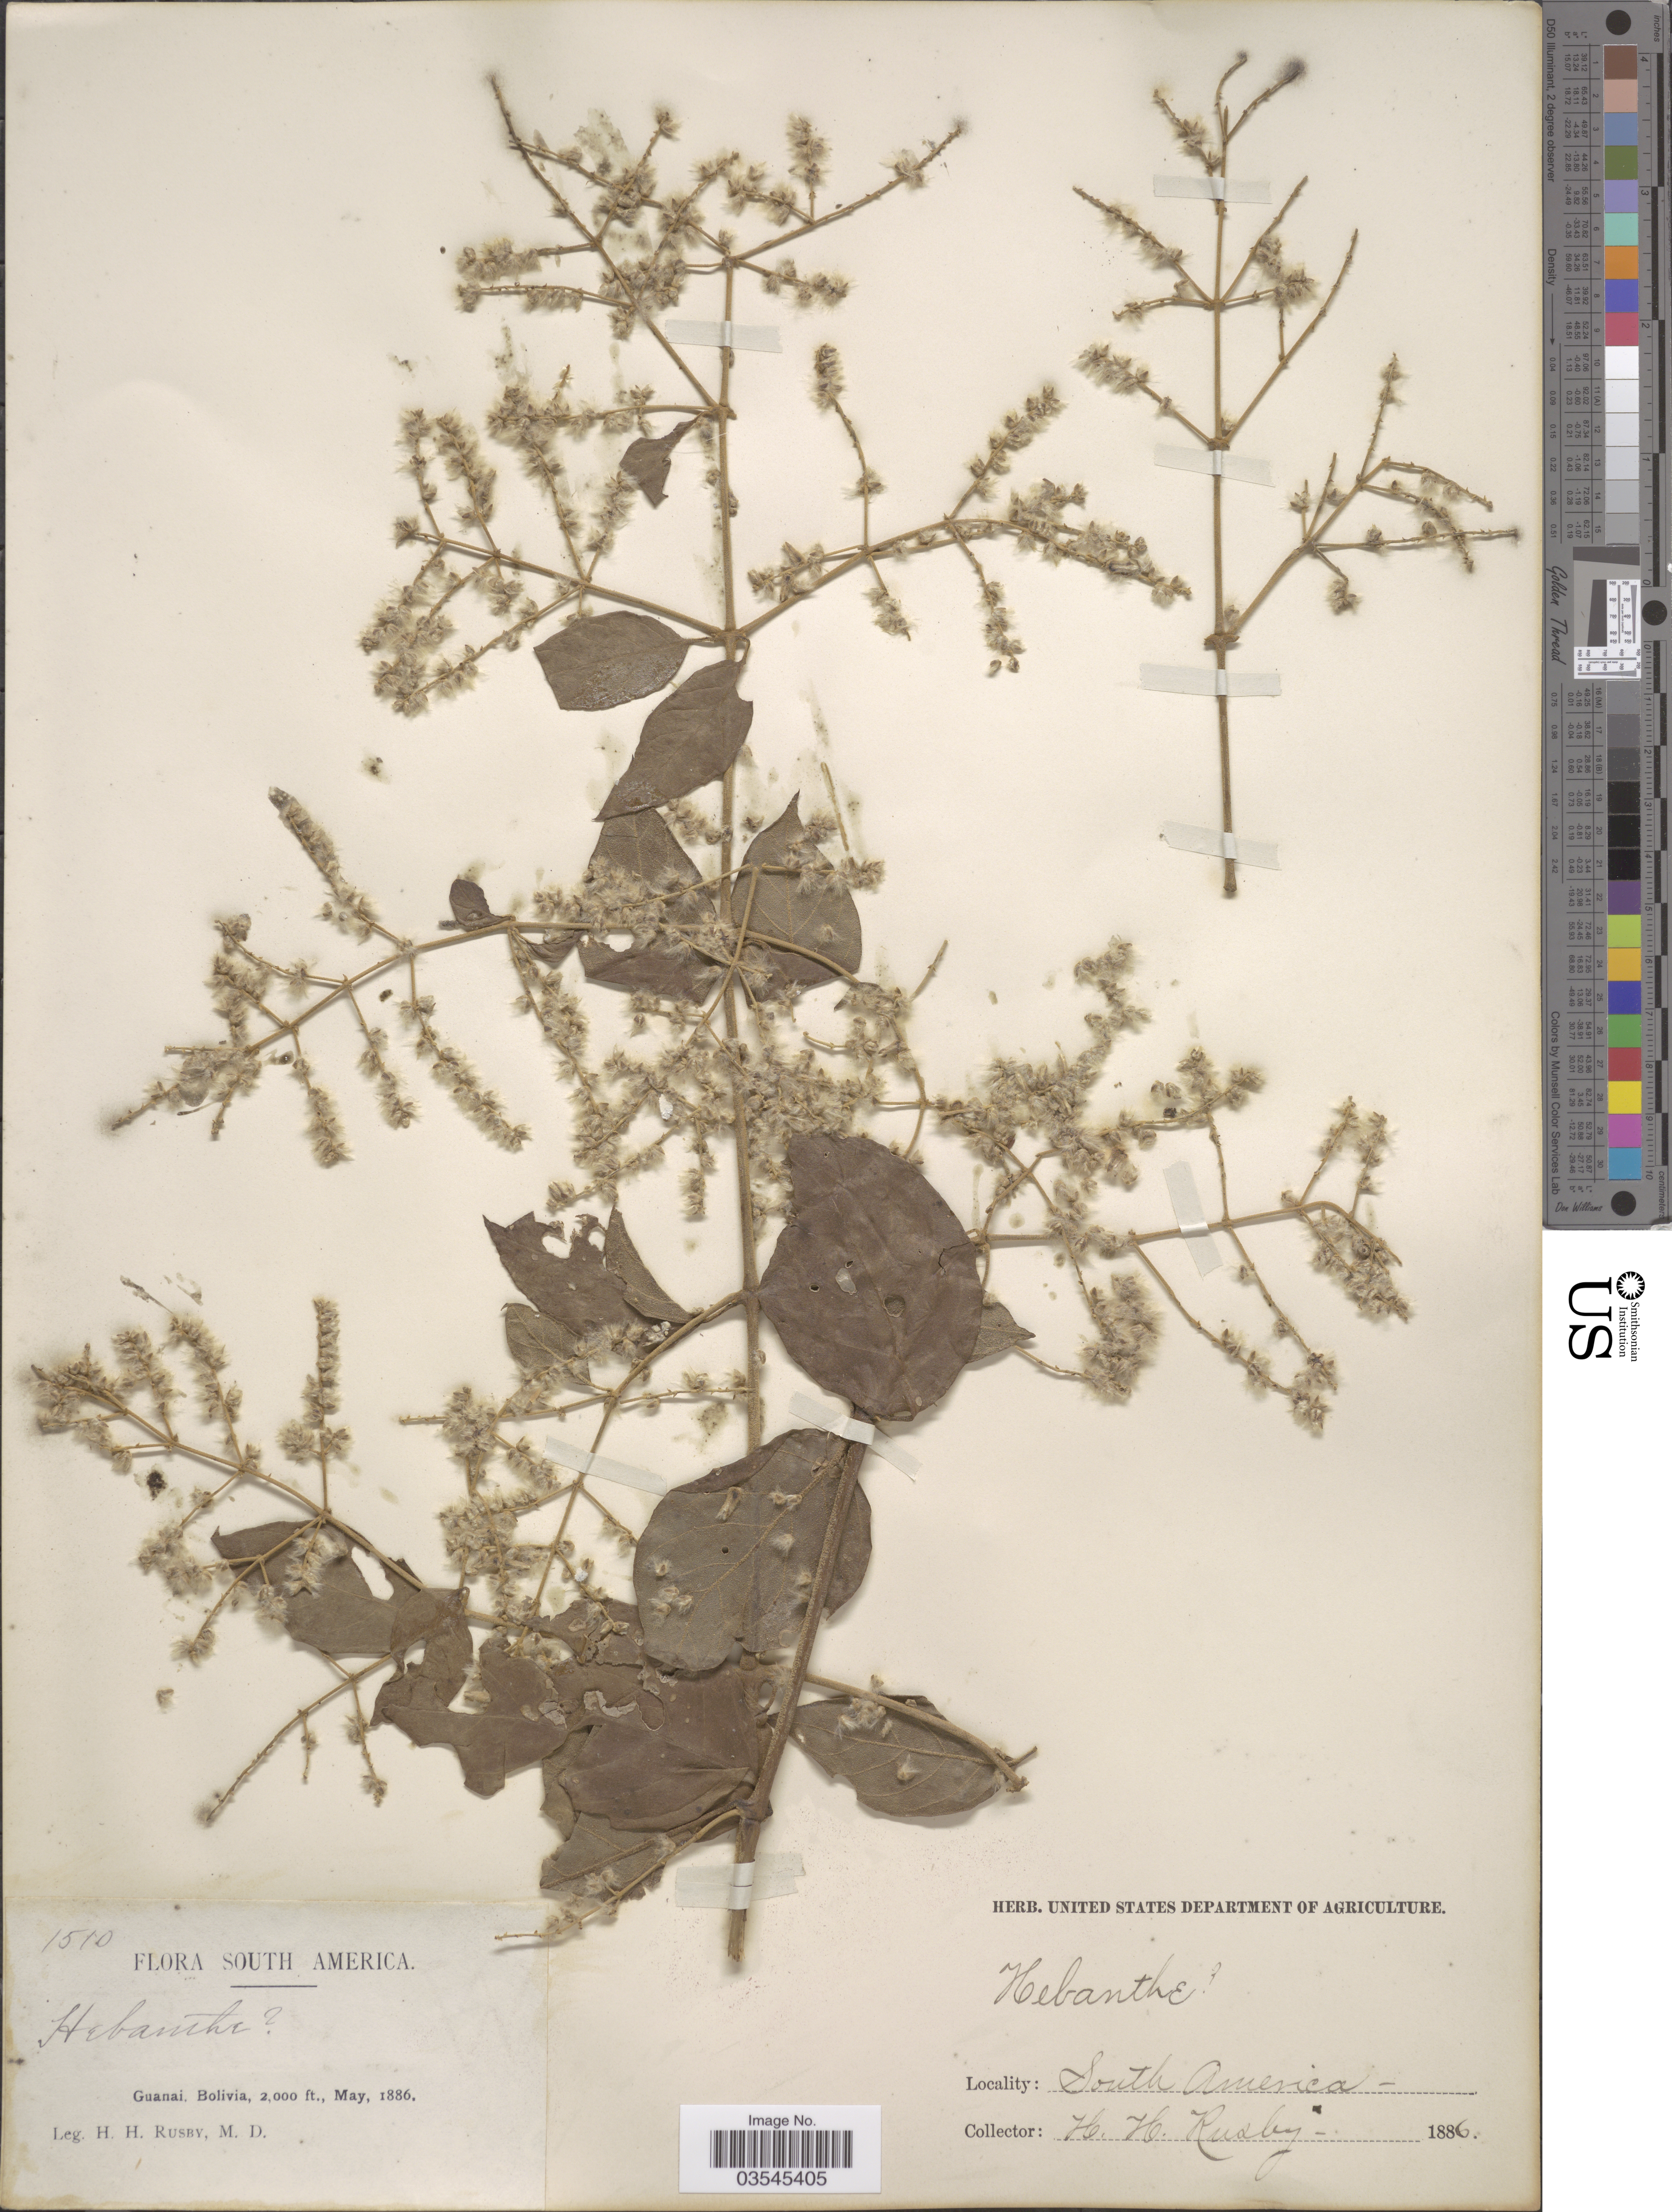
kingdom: Plantae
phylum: Tracheophyta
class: Magnoliopsida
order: Caryophyllales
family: Amaranthaceae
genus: Pfaffia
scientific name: Pfaffia paniculata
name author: (Mart.) Kuntze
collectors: H. H. Rusby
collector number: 1510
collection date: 1886-05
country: Bolivia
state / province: La Páz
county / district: Larecaja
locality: Guanay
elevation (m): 610